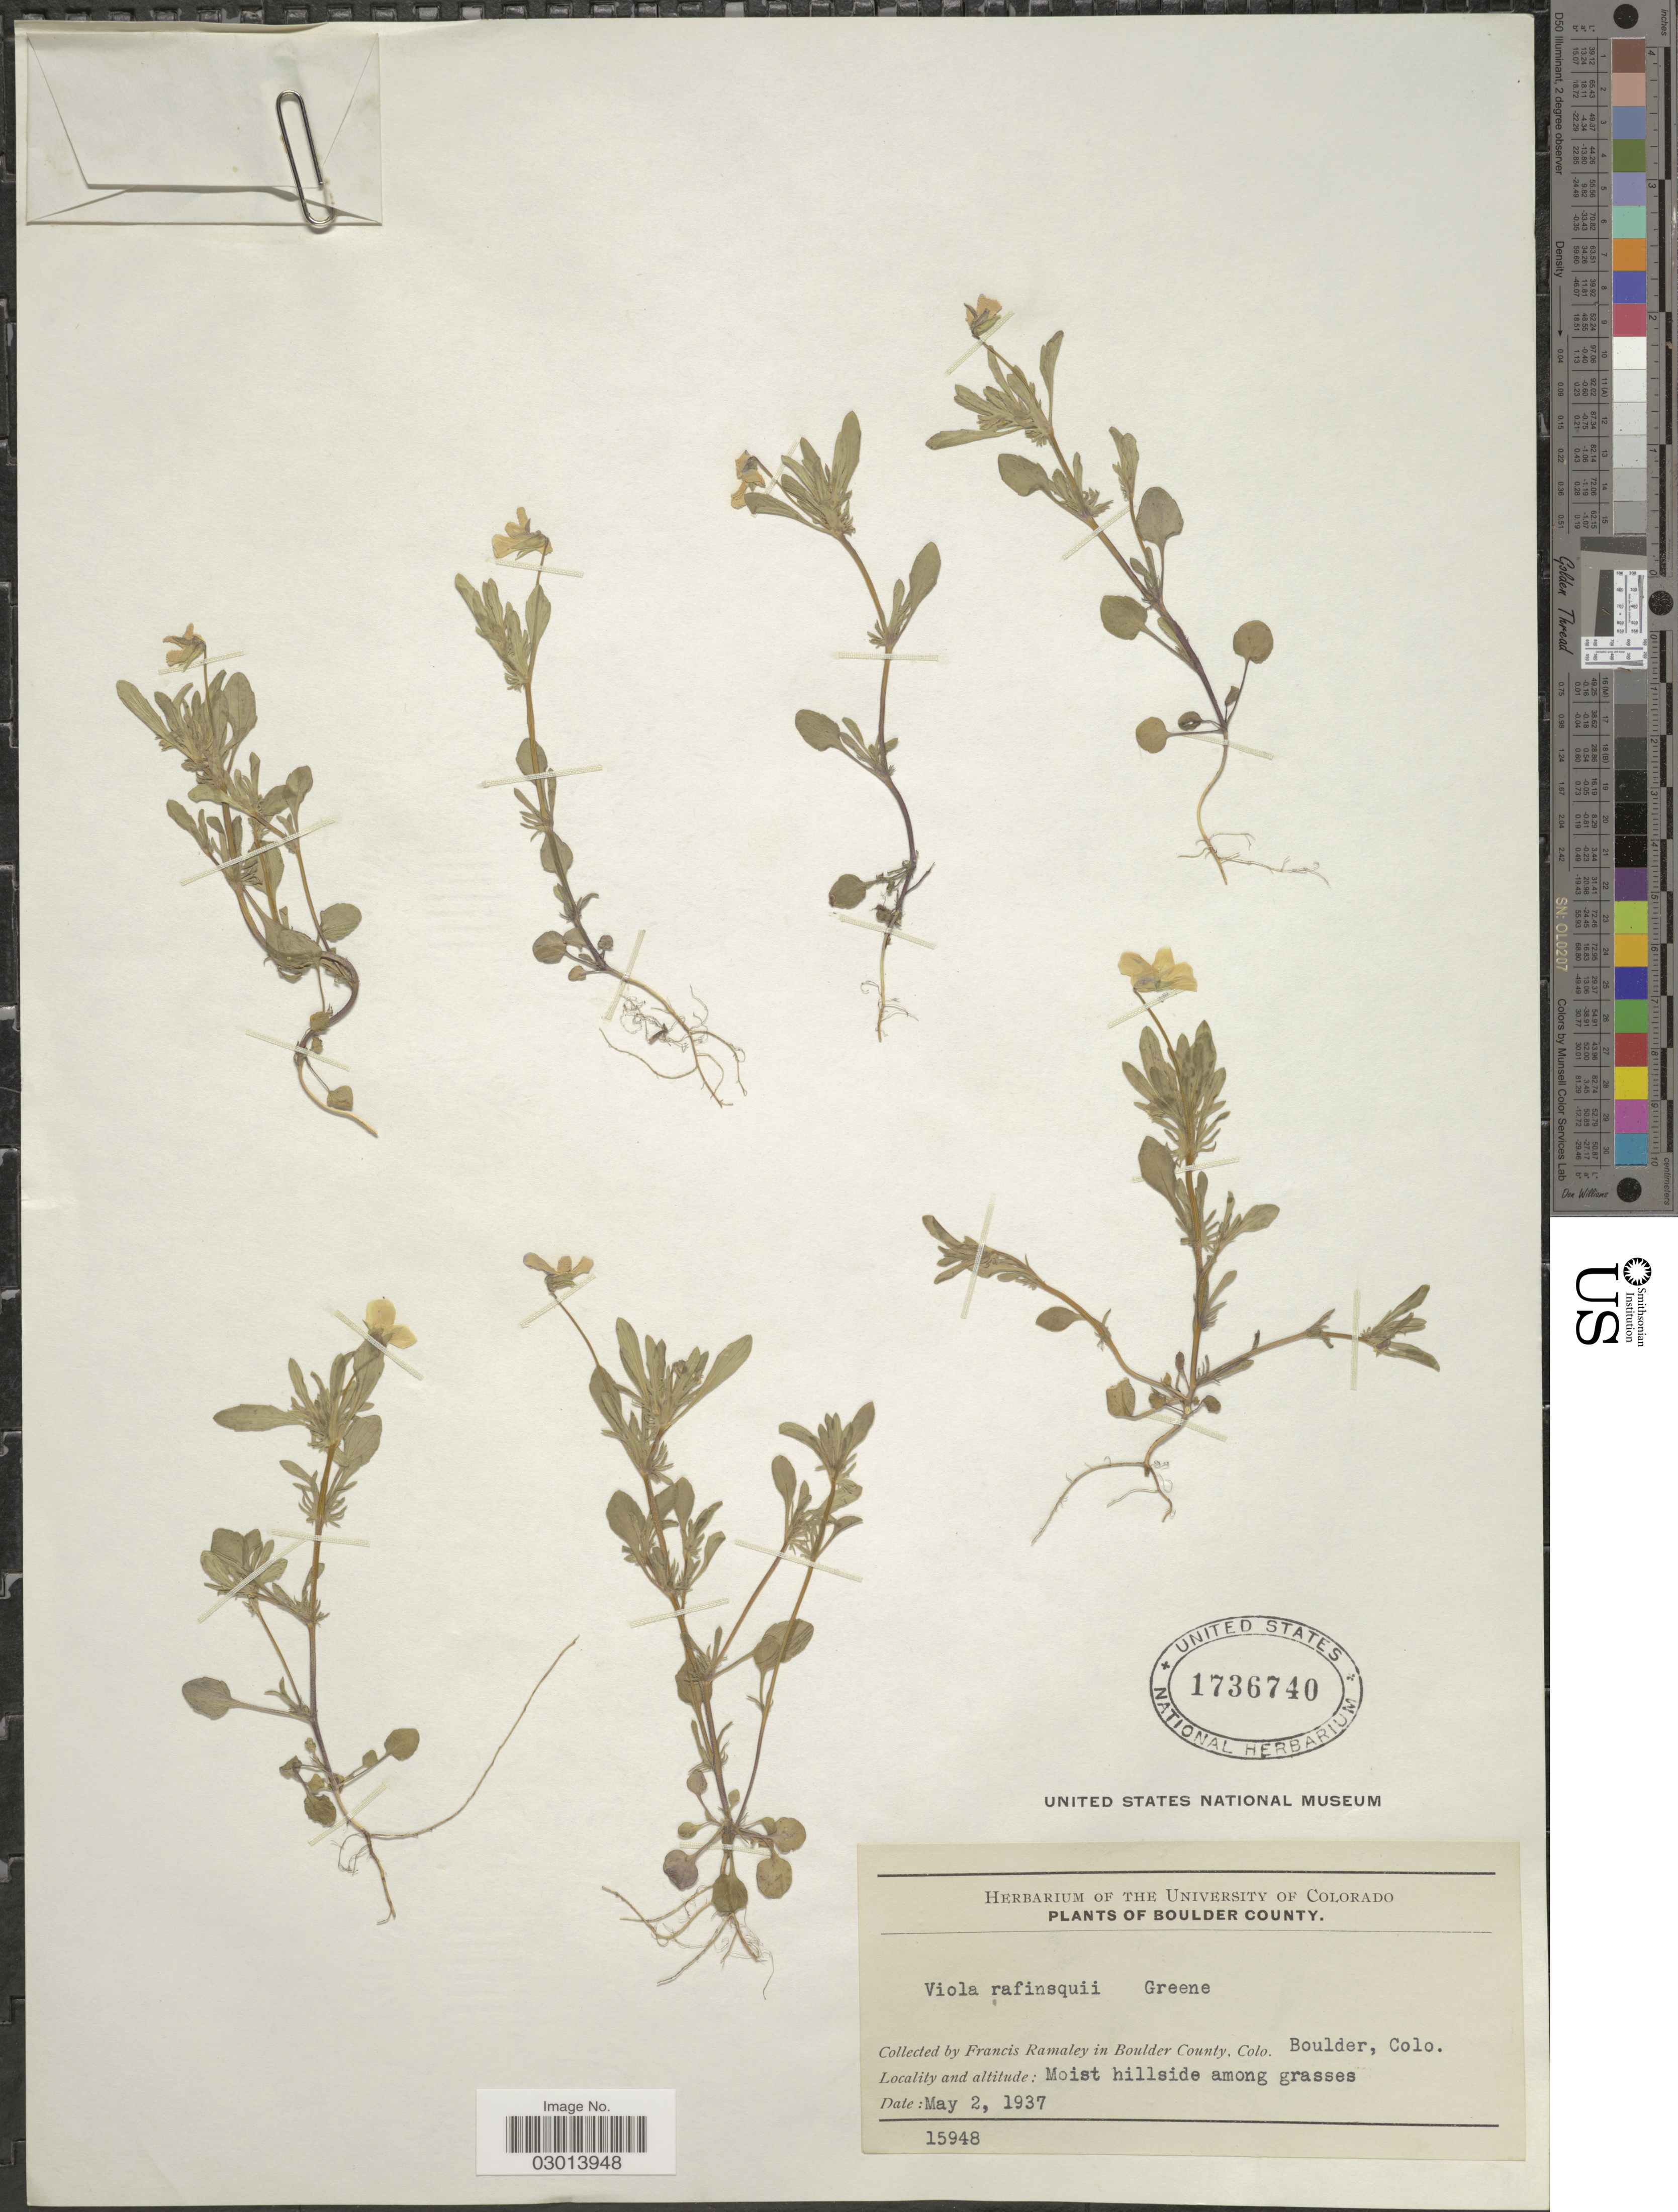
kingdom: Plantae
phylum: Tracheophyta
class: Magnoliopsida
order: Malpighiales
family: Violaceae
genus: Viola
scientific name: Viola rafinesquei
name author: Greene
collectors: F. Ramaley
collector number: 15948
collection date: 1937-05-02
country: United States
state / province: Colorado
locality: Boulder County. Boulder, Colo.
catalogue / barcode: US 1736740